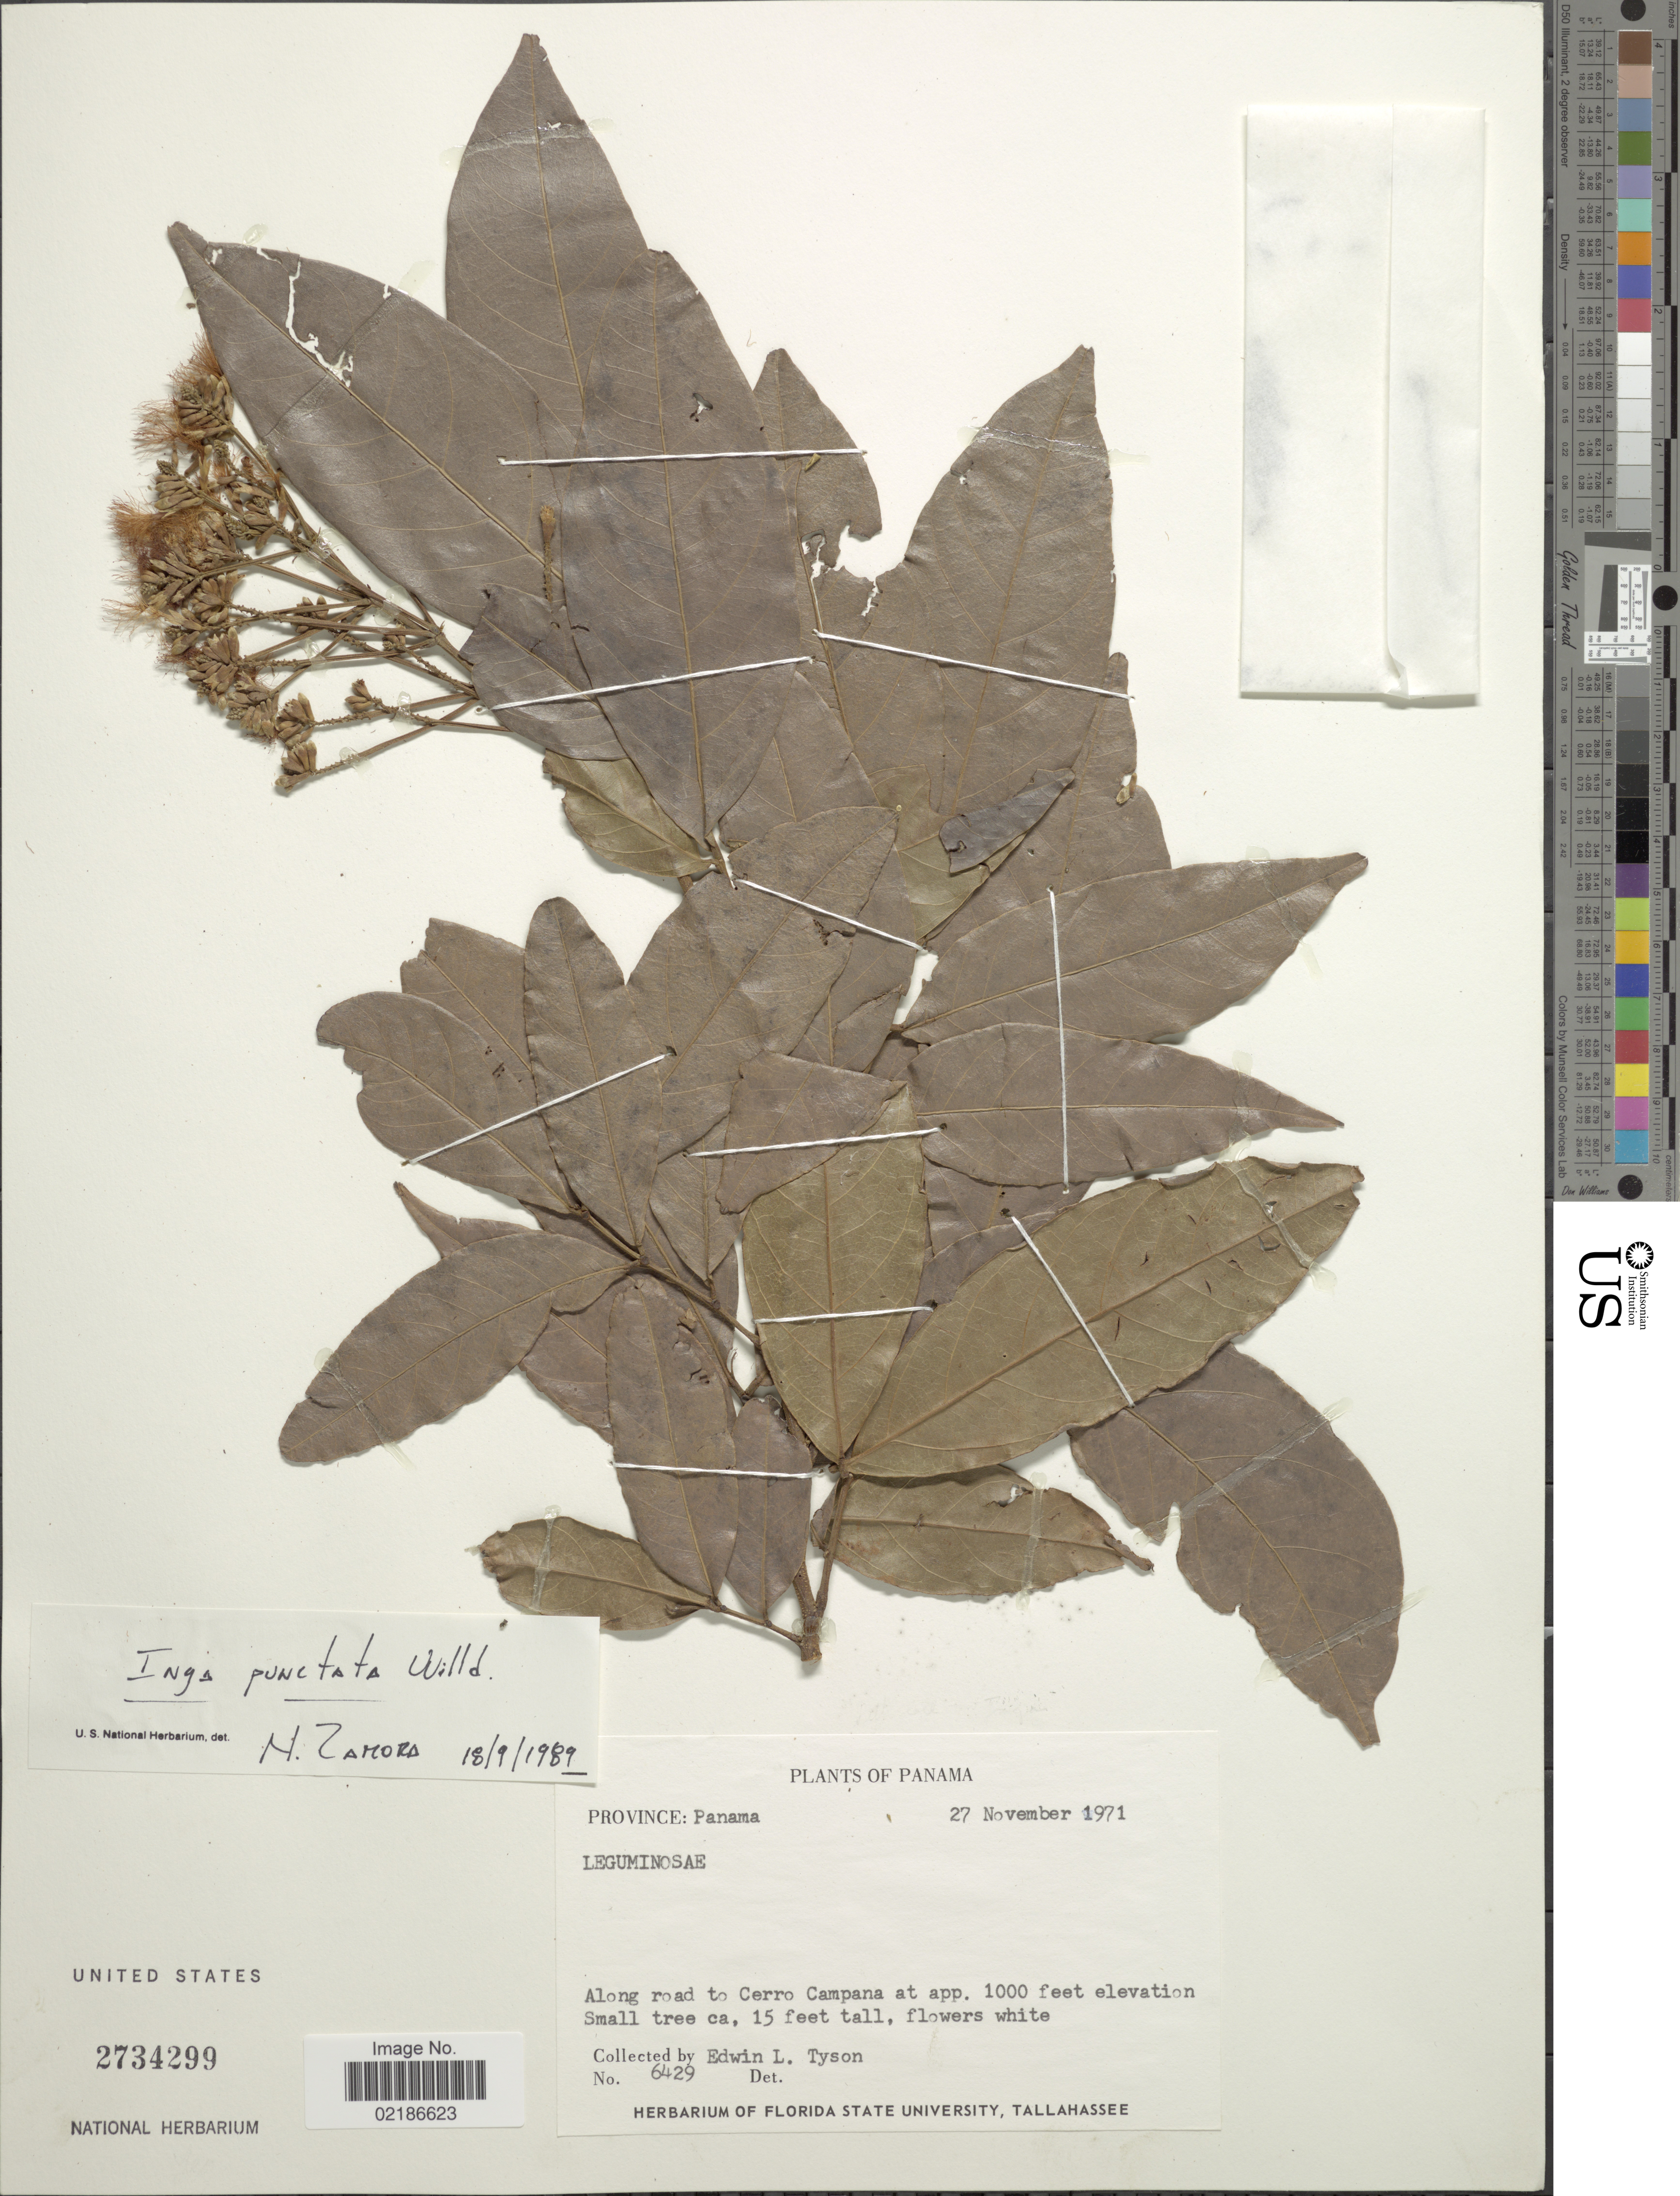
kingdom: Plantae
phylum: Tracheophyta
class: Magnoliopsida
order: Fabales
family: Fabaceae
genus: Inga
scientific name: Inga punctata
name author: Willd.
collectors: E. L. Tyson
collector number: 6429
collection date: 1971-11-27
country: Panama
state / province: Panamá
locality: Along road to Cerro Campana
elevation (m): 305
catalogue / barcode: US 2734299